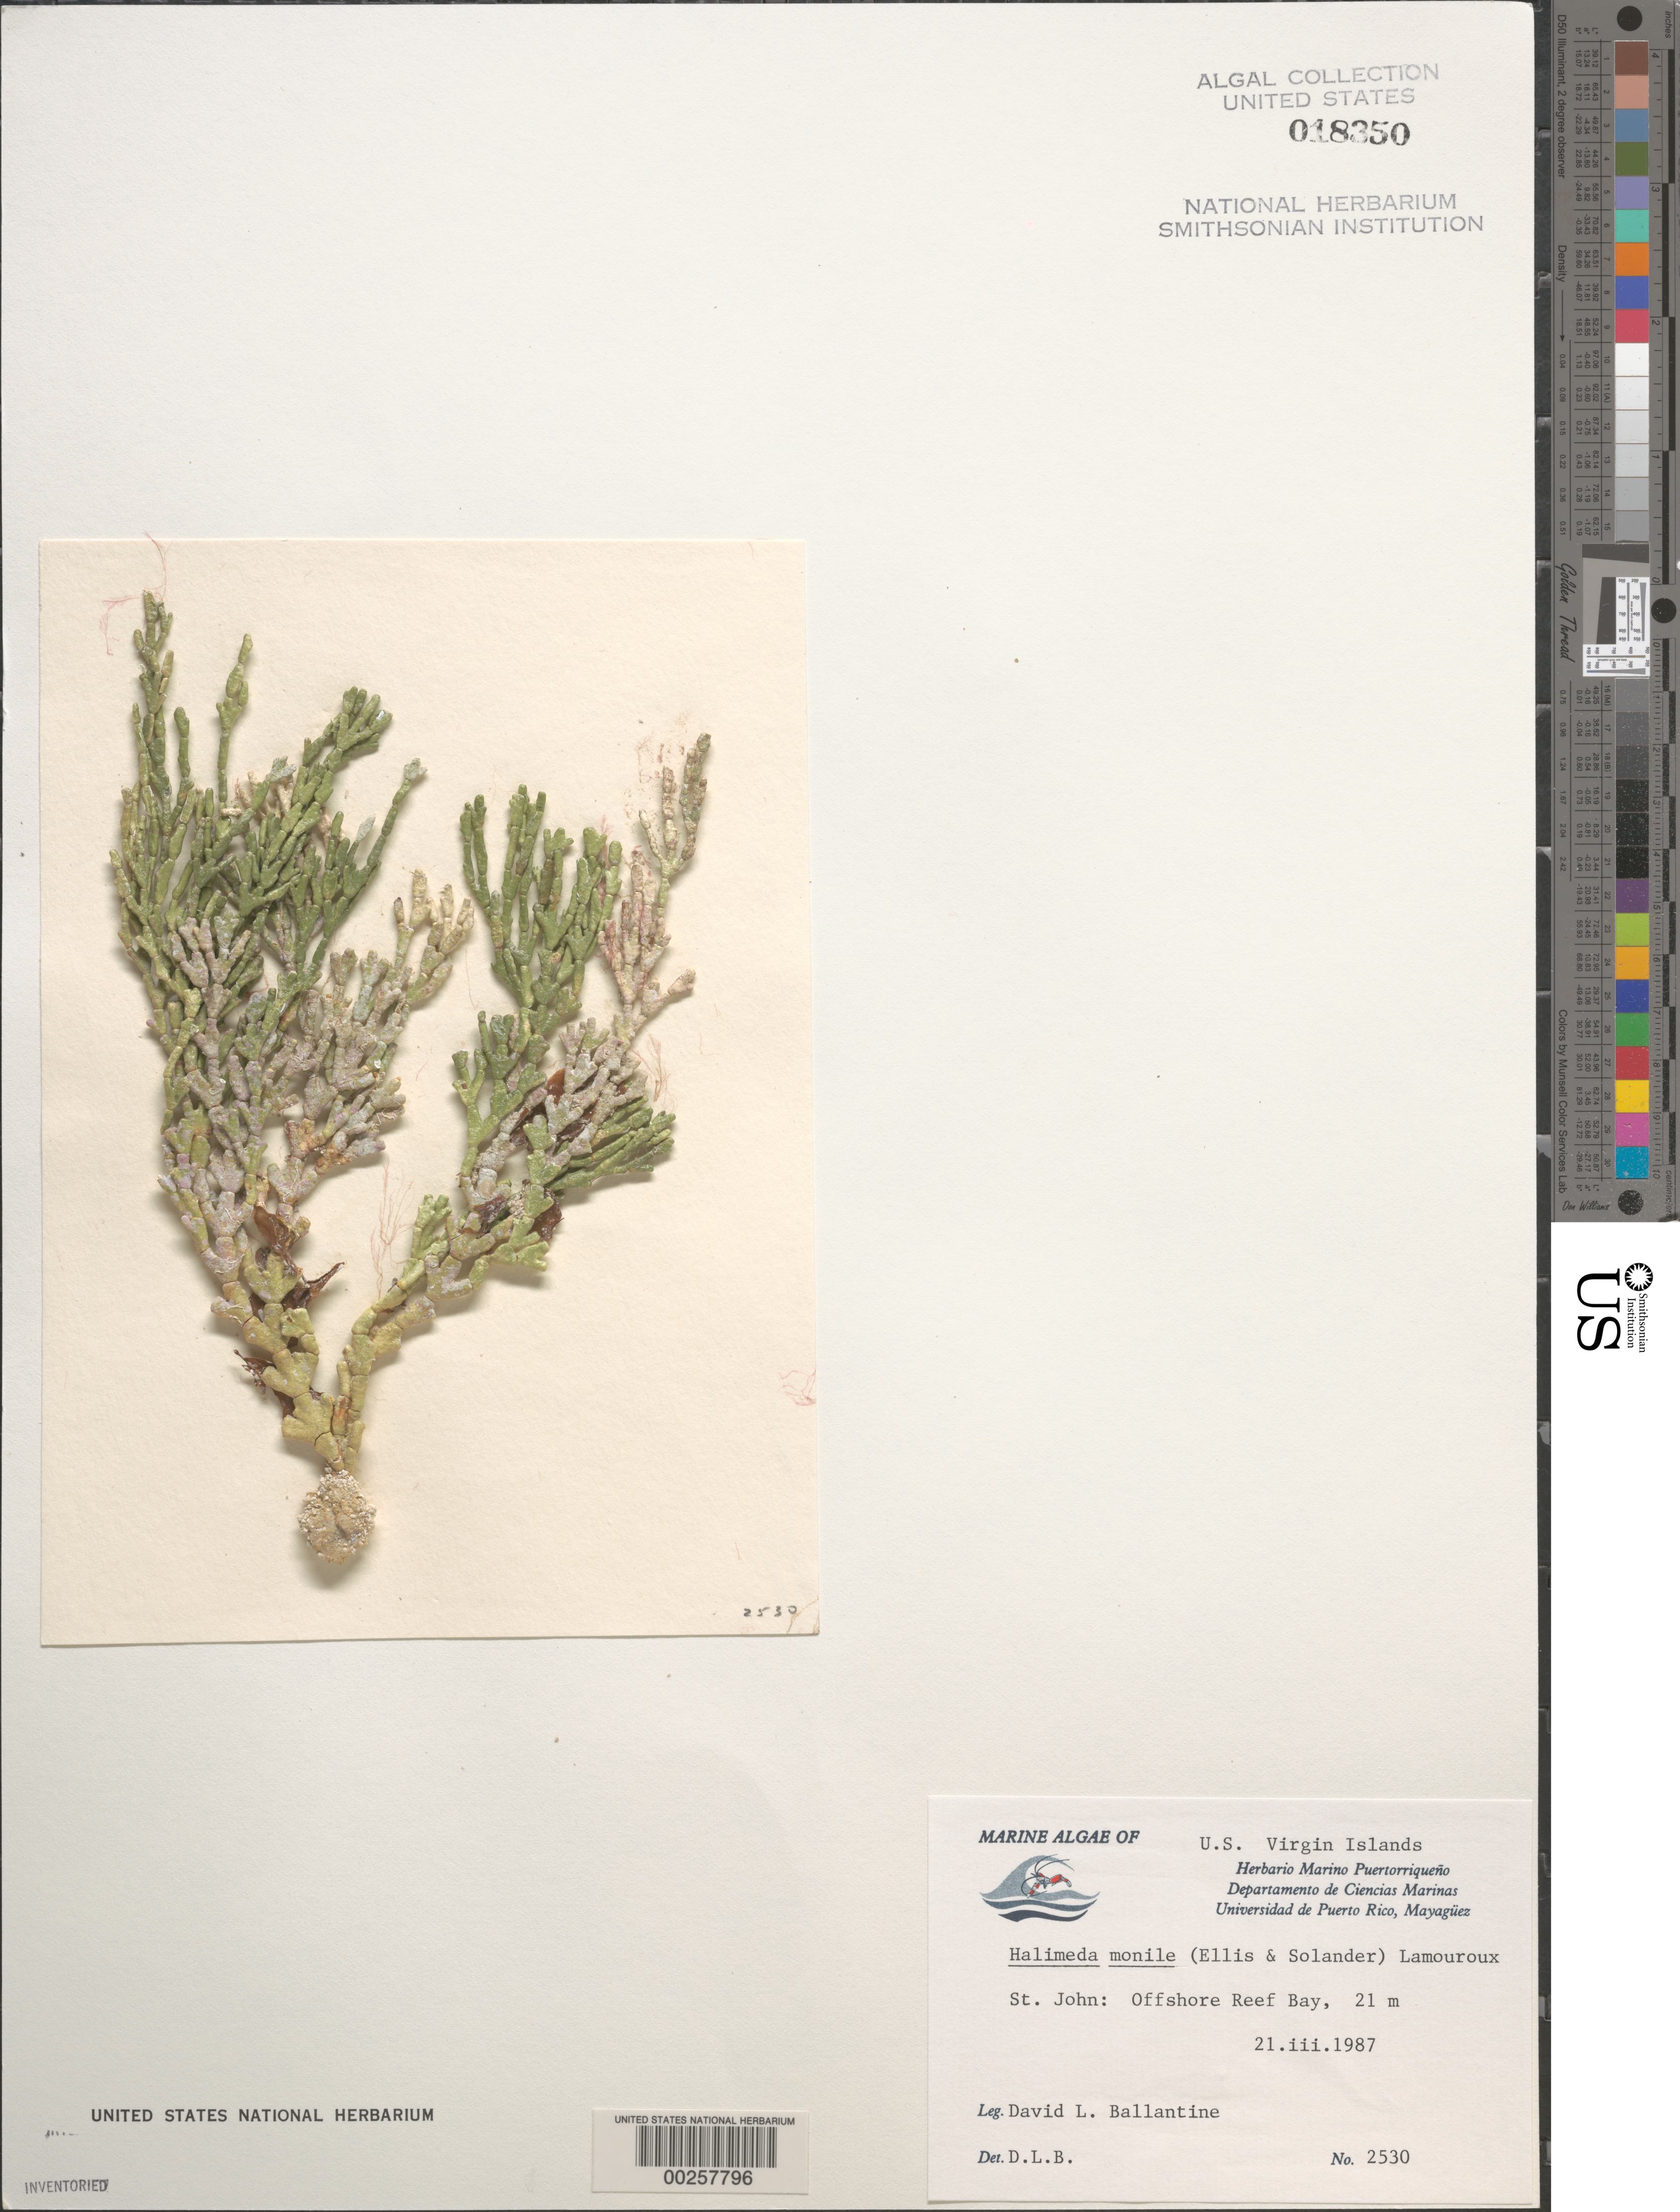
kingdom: Plantae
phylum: Chlorophyta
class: Ulvophyceae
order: Bryopsidales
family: Halimedaceae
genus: Halimeda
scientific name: Halimeda monile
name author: (J. Ellis & Sol.) J.V.Lamouroux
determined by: Ballantine, D. L.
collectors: D.L. Ballantine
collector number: DLB 2530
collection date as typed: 21 Mar 1987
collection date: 1987-03-21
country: U.S. Virgin Islands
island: St. John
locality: Reef Bay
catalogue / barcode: US 18350